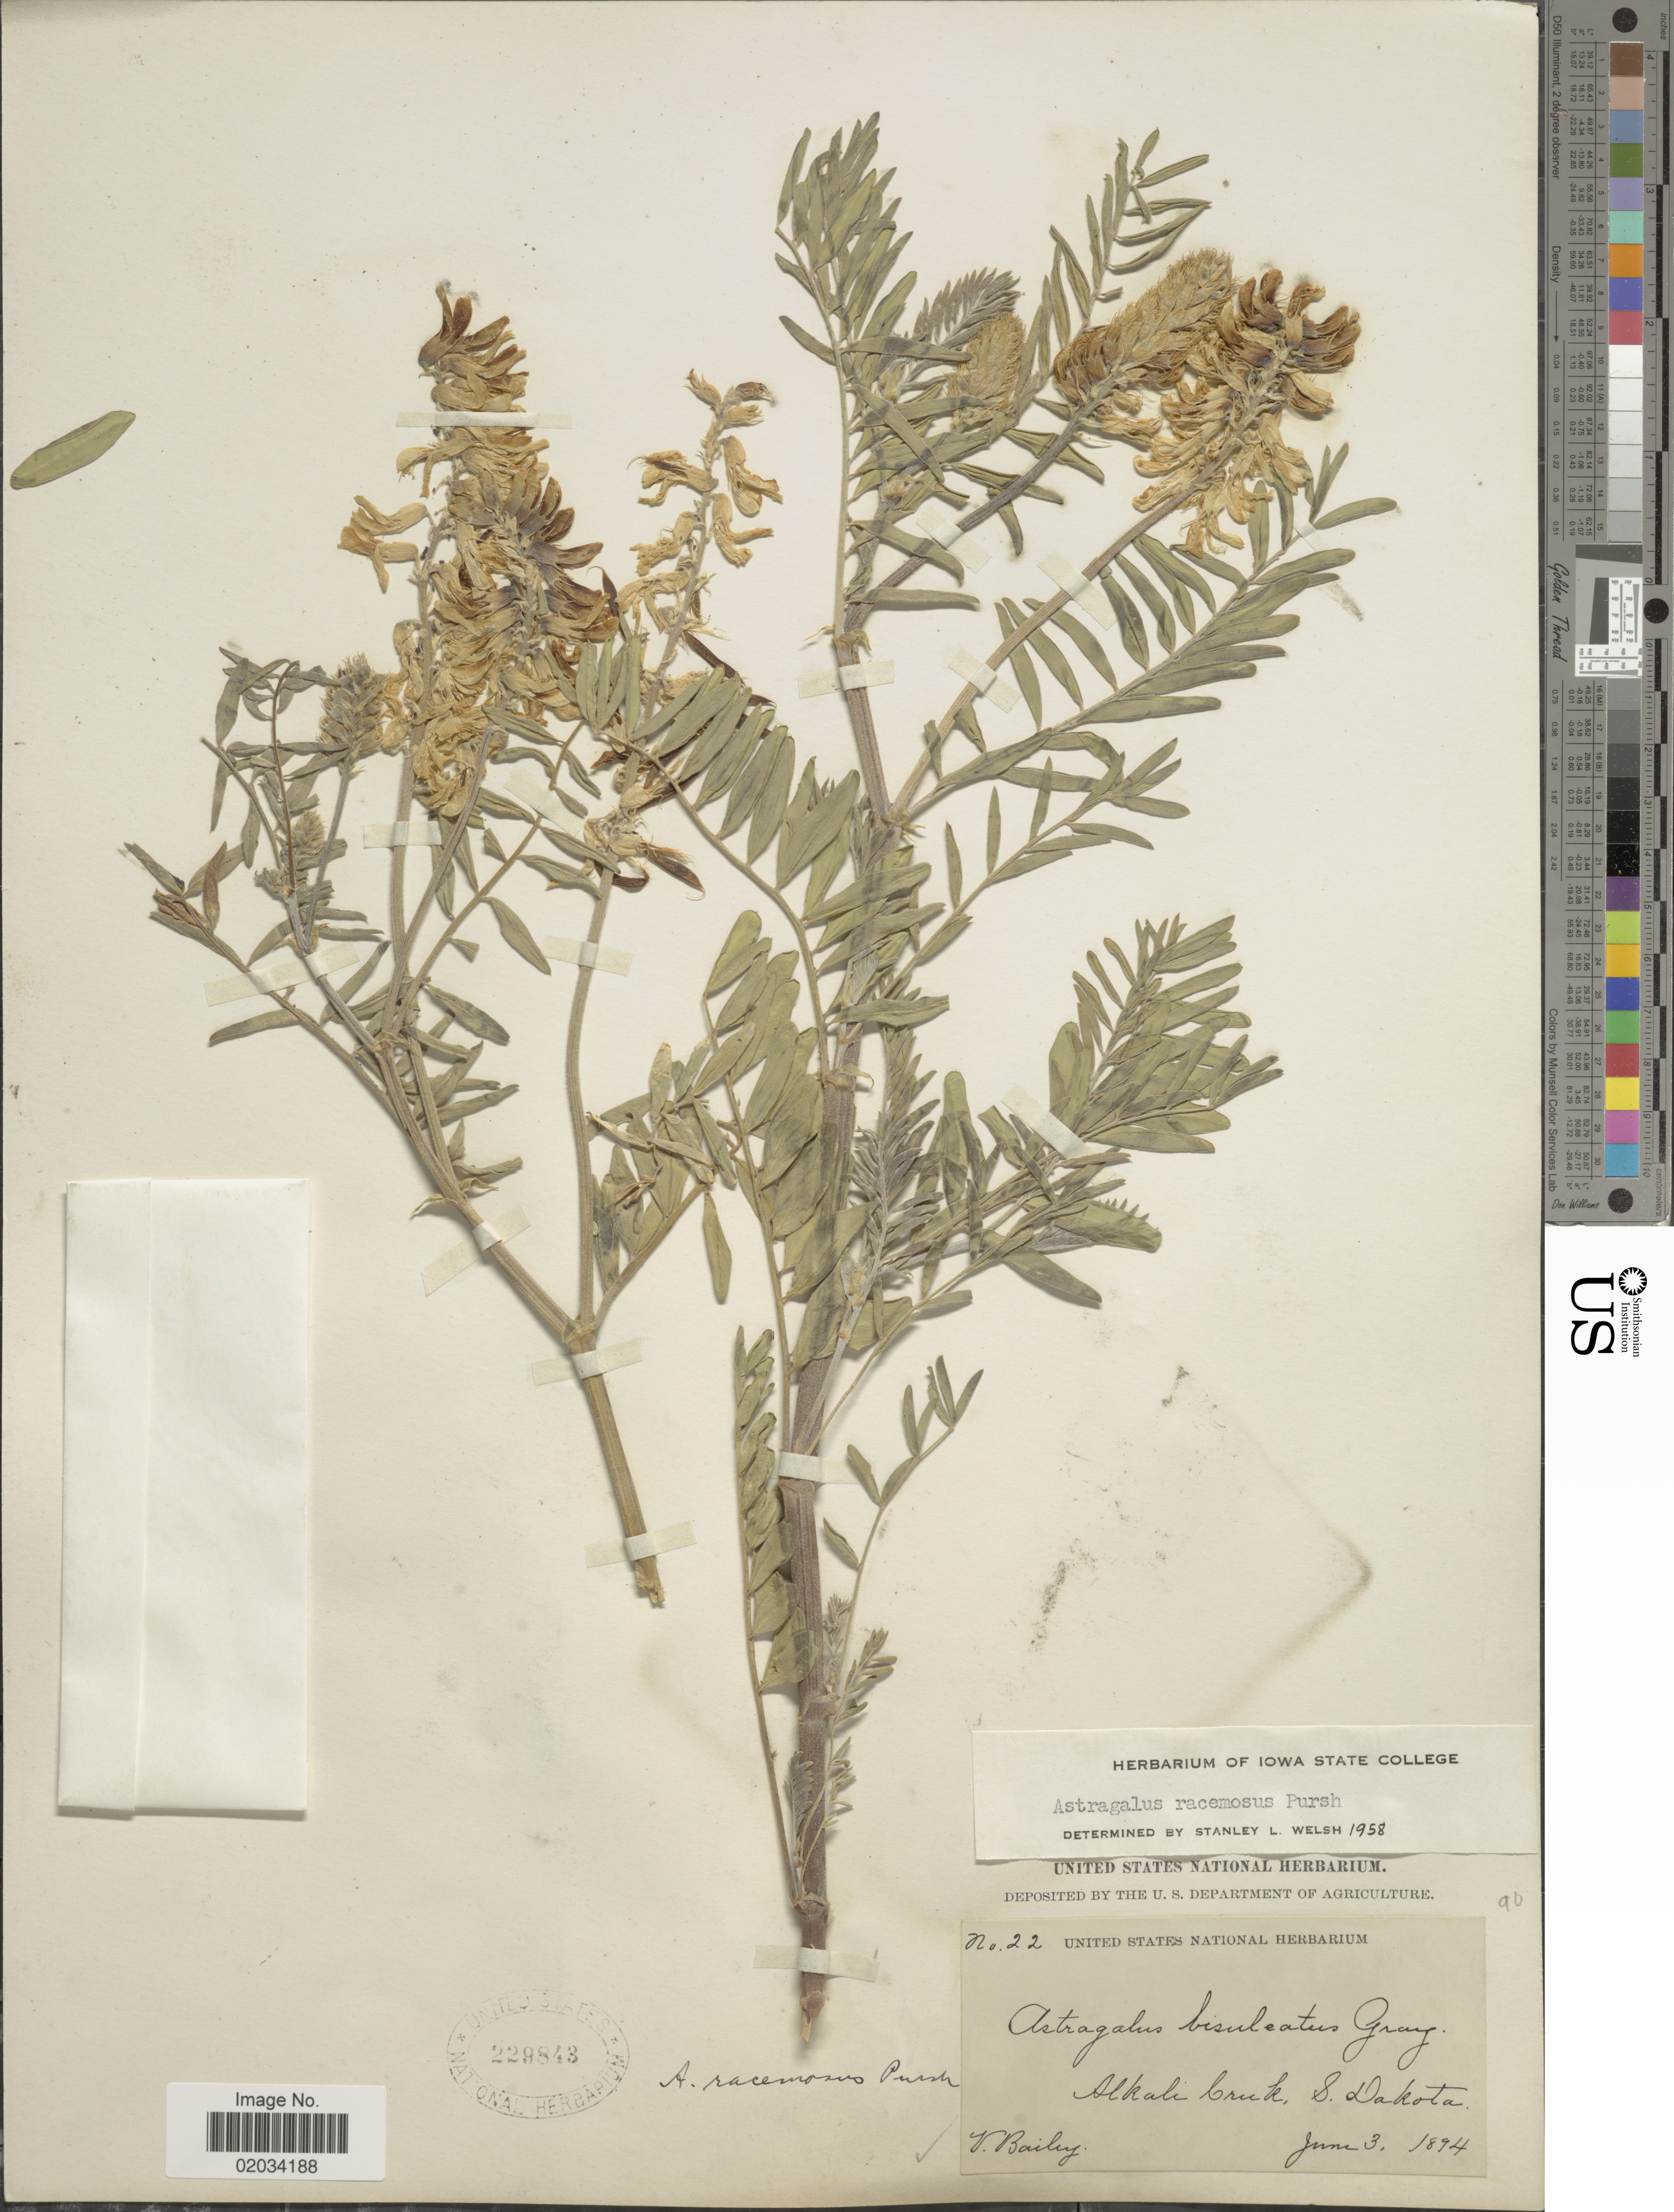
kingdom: Plantae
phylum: Tracheophyta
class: Magnoliopsida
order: Fabales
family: Fabaceae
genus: Astragalus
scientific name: Astragalus racemosus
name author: Pursh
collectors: V. L. Bailey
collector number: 22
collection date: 1894-06-03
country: United States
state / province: South Dakota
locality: Alkale Creek, S. Dakota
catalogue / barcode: US 229843